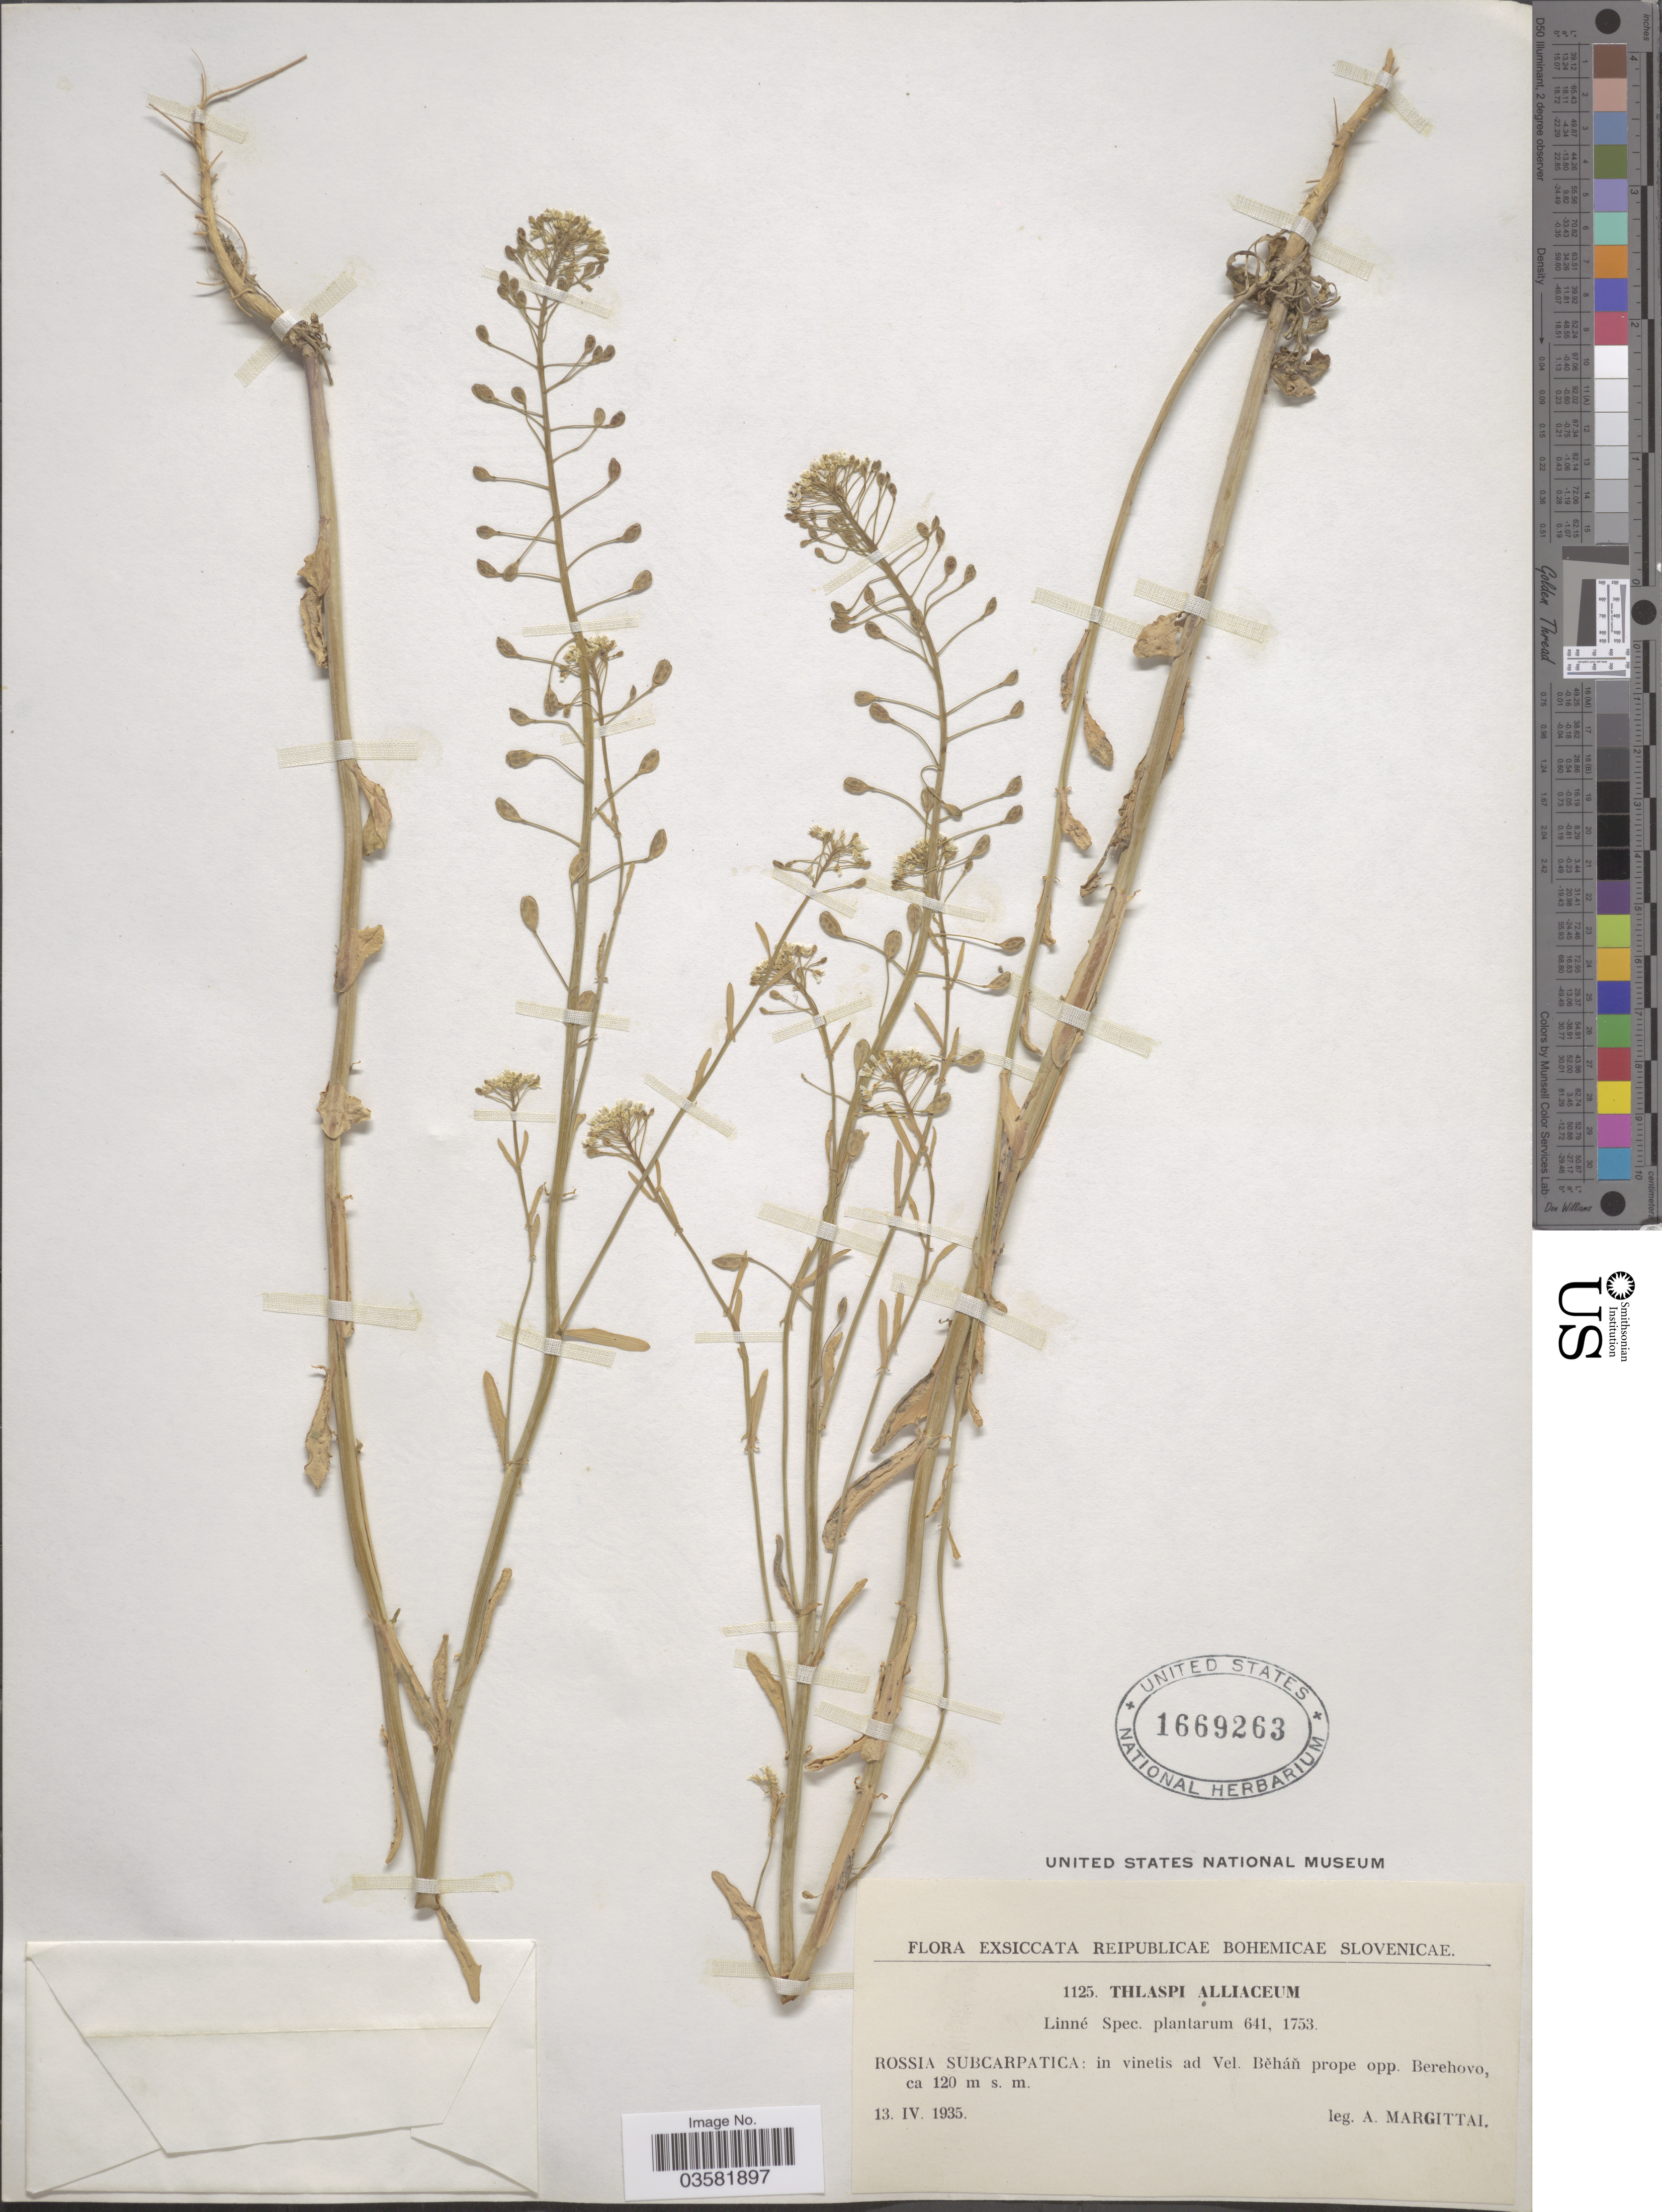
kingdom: Plantae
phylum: Tracheophyta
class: Magnoliopsida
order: Brassicales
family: Brassicaceae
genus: Thlaspi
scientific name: Thlaspi alliaceum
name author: L.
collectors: A. Margittal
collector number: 1125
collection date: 1935-04-13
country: Ukraine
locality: Reipublicae Bohemicae Slovenicae. Rossia Subcarpatica: in vinetis ad Vel. Běháň prope opp. Berehovo.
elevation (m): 120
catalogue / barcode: US 1669263